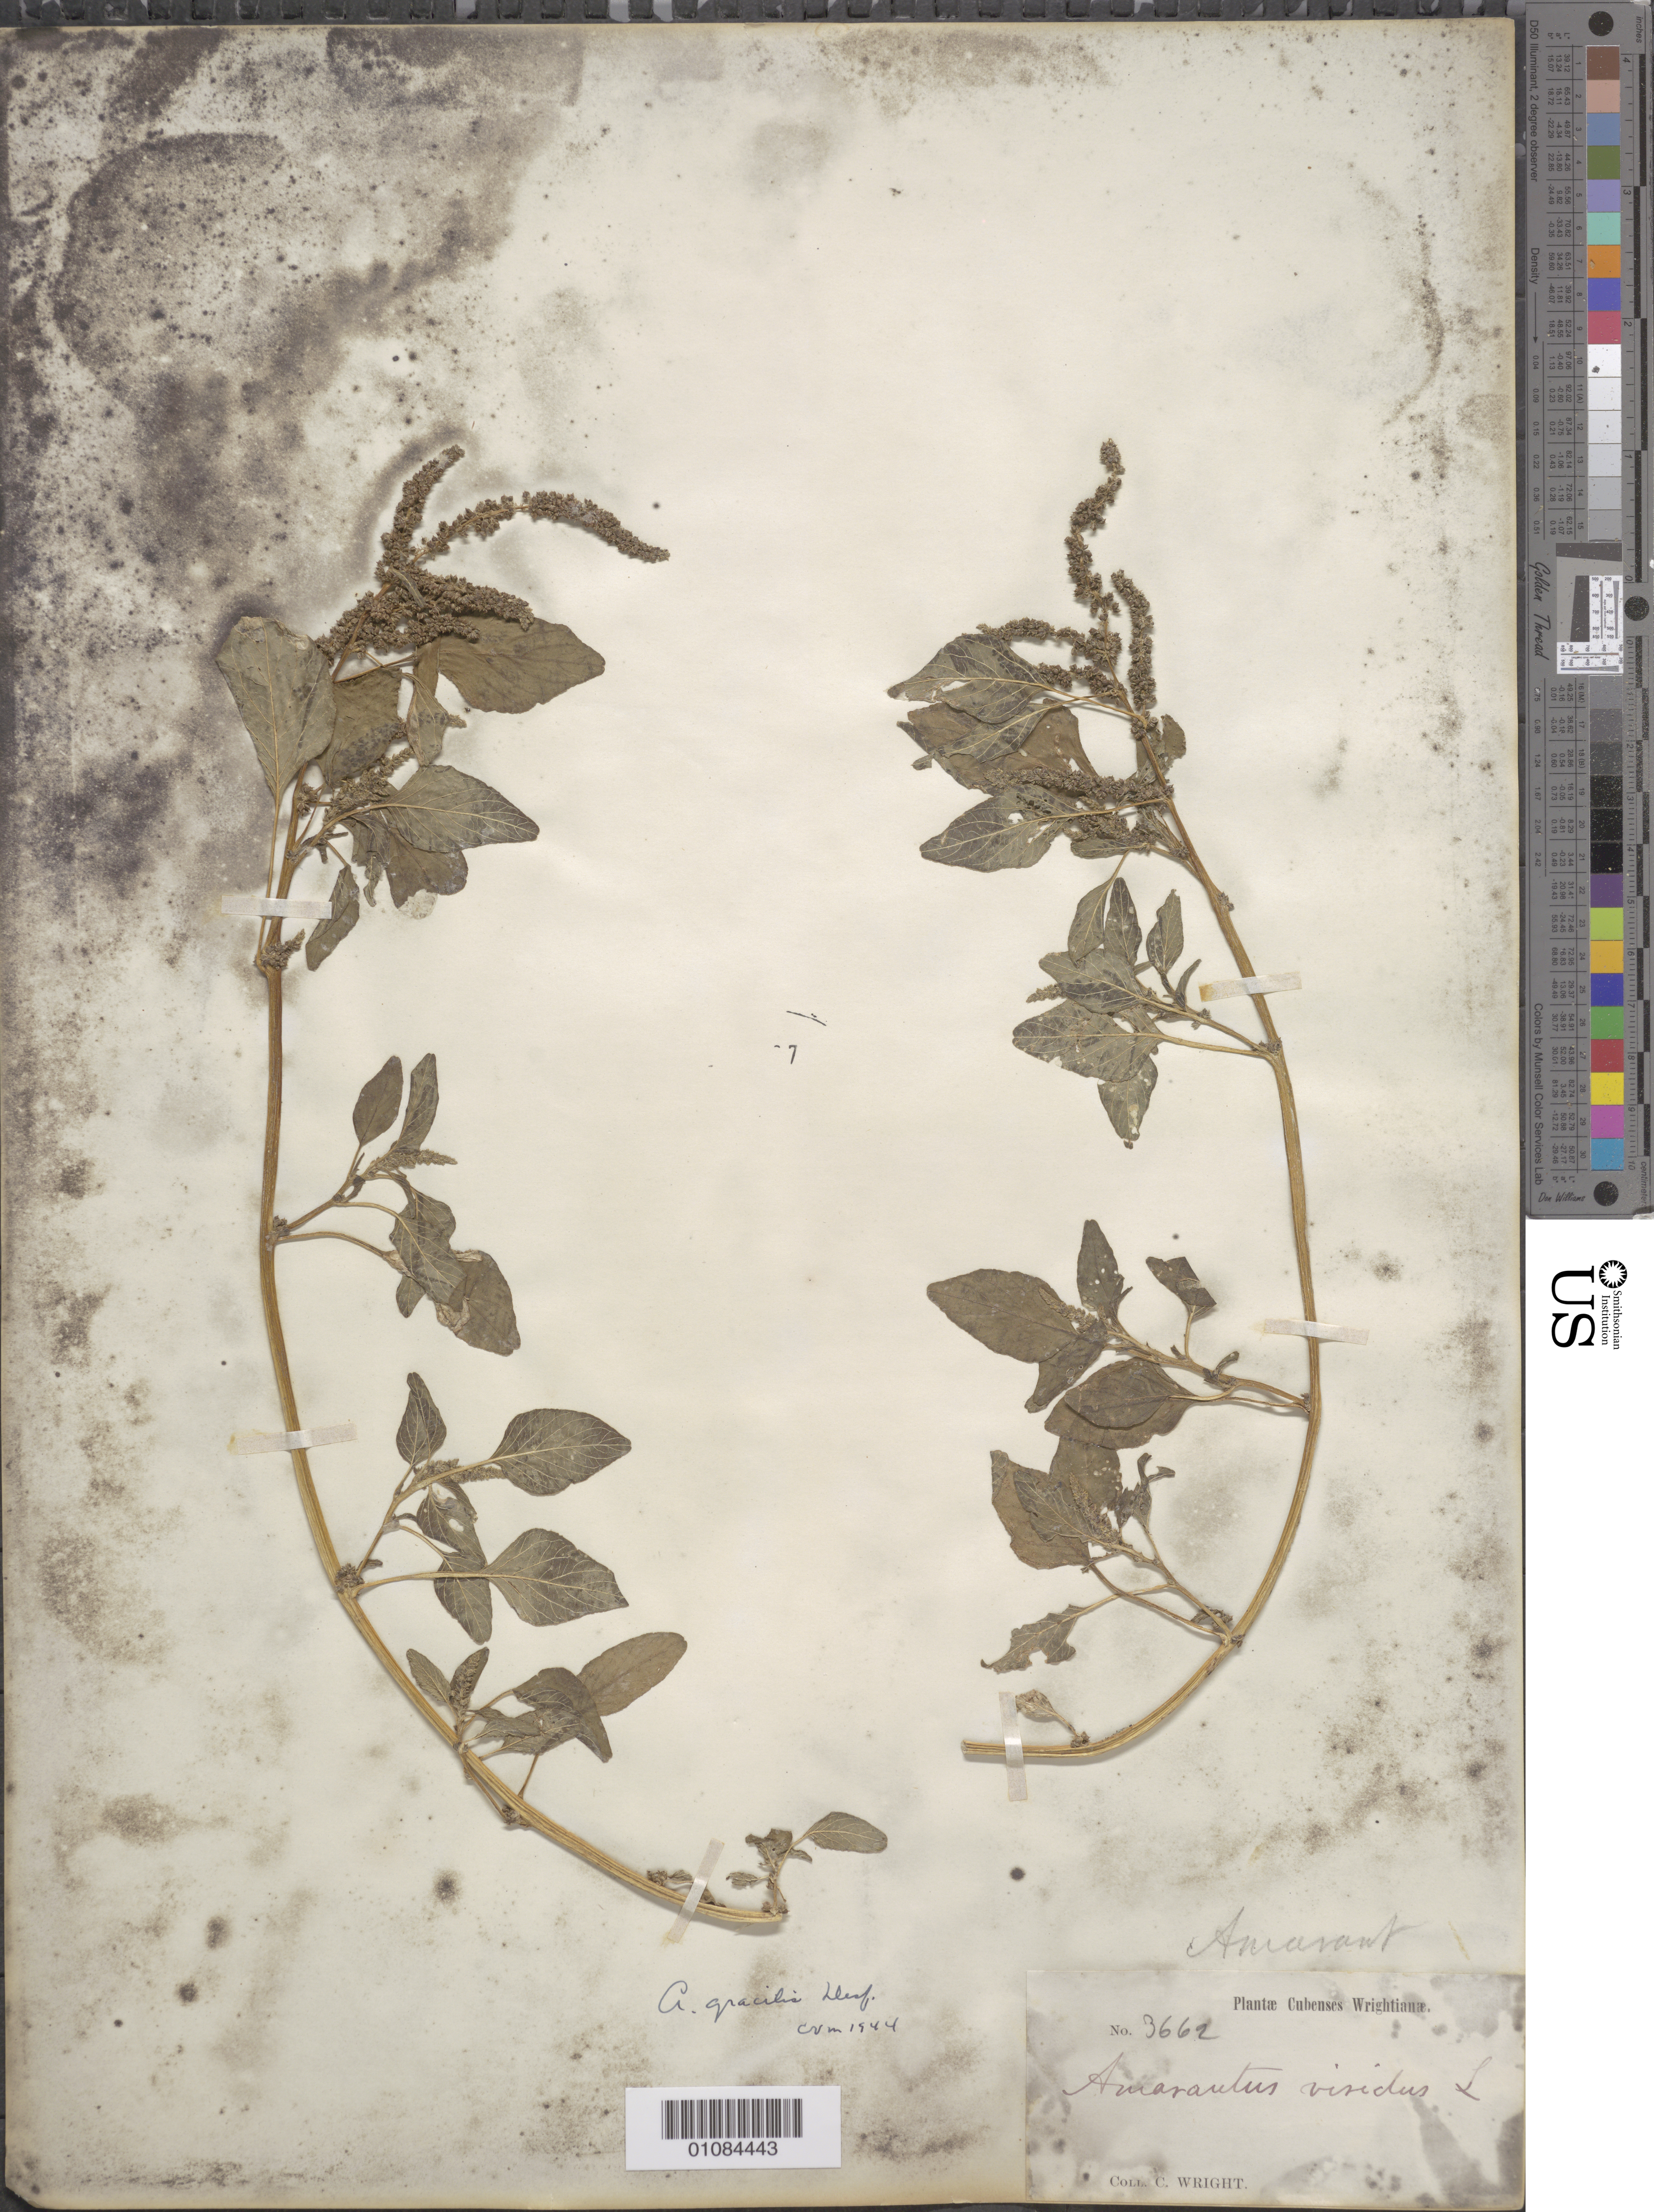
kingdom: Plantae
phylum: Tracheophyta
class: Magnoliopsida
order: Caryophyllales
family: Amaranthaceae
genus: Amaranthus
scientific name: Amaranthus gracilis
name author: Desf. ex Poir.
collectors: C. Wright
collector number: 3662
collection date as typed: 1800 to 1899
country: Cuba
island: Cuba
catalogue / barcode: US 98786